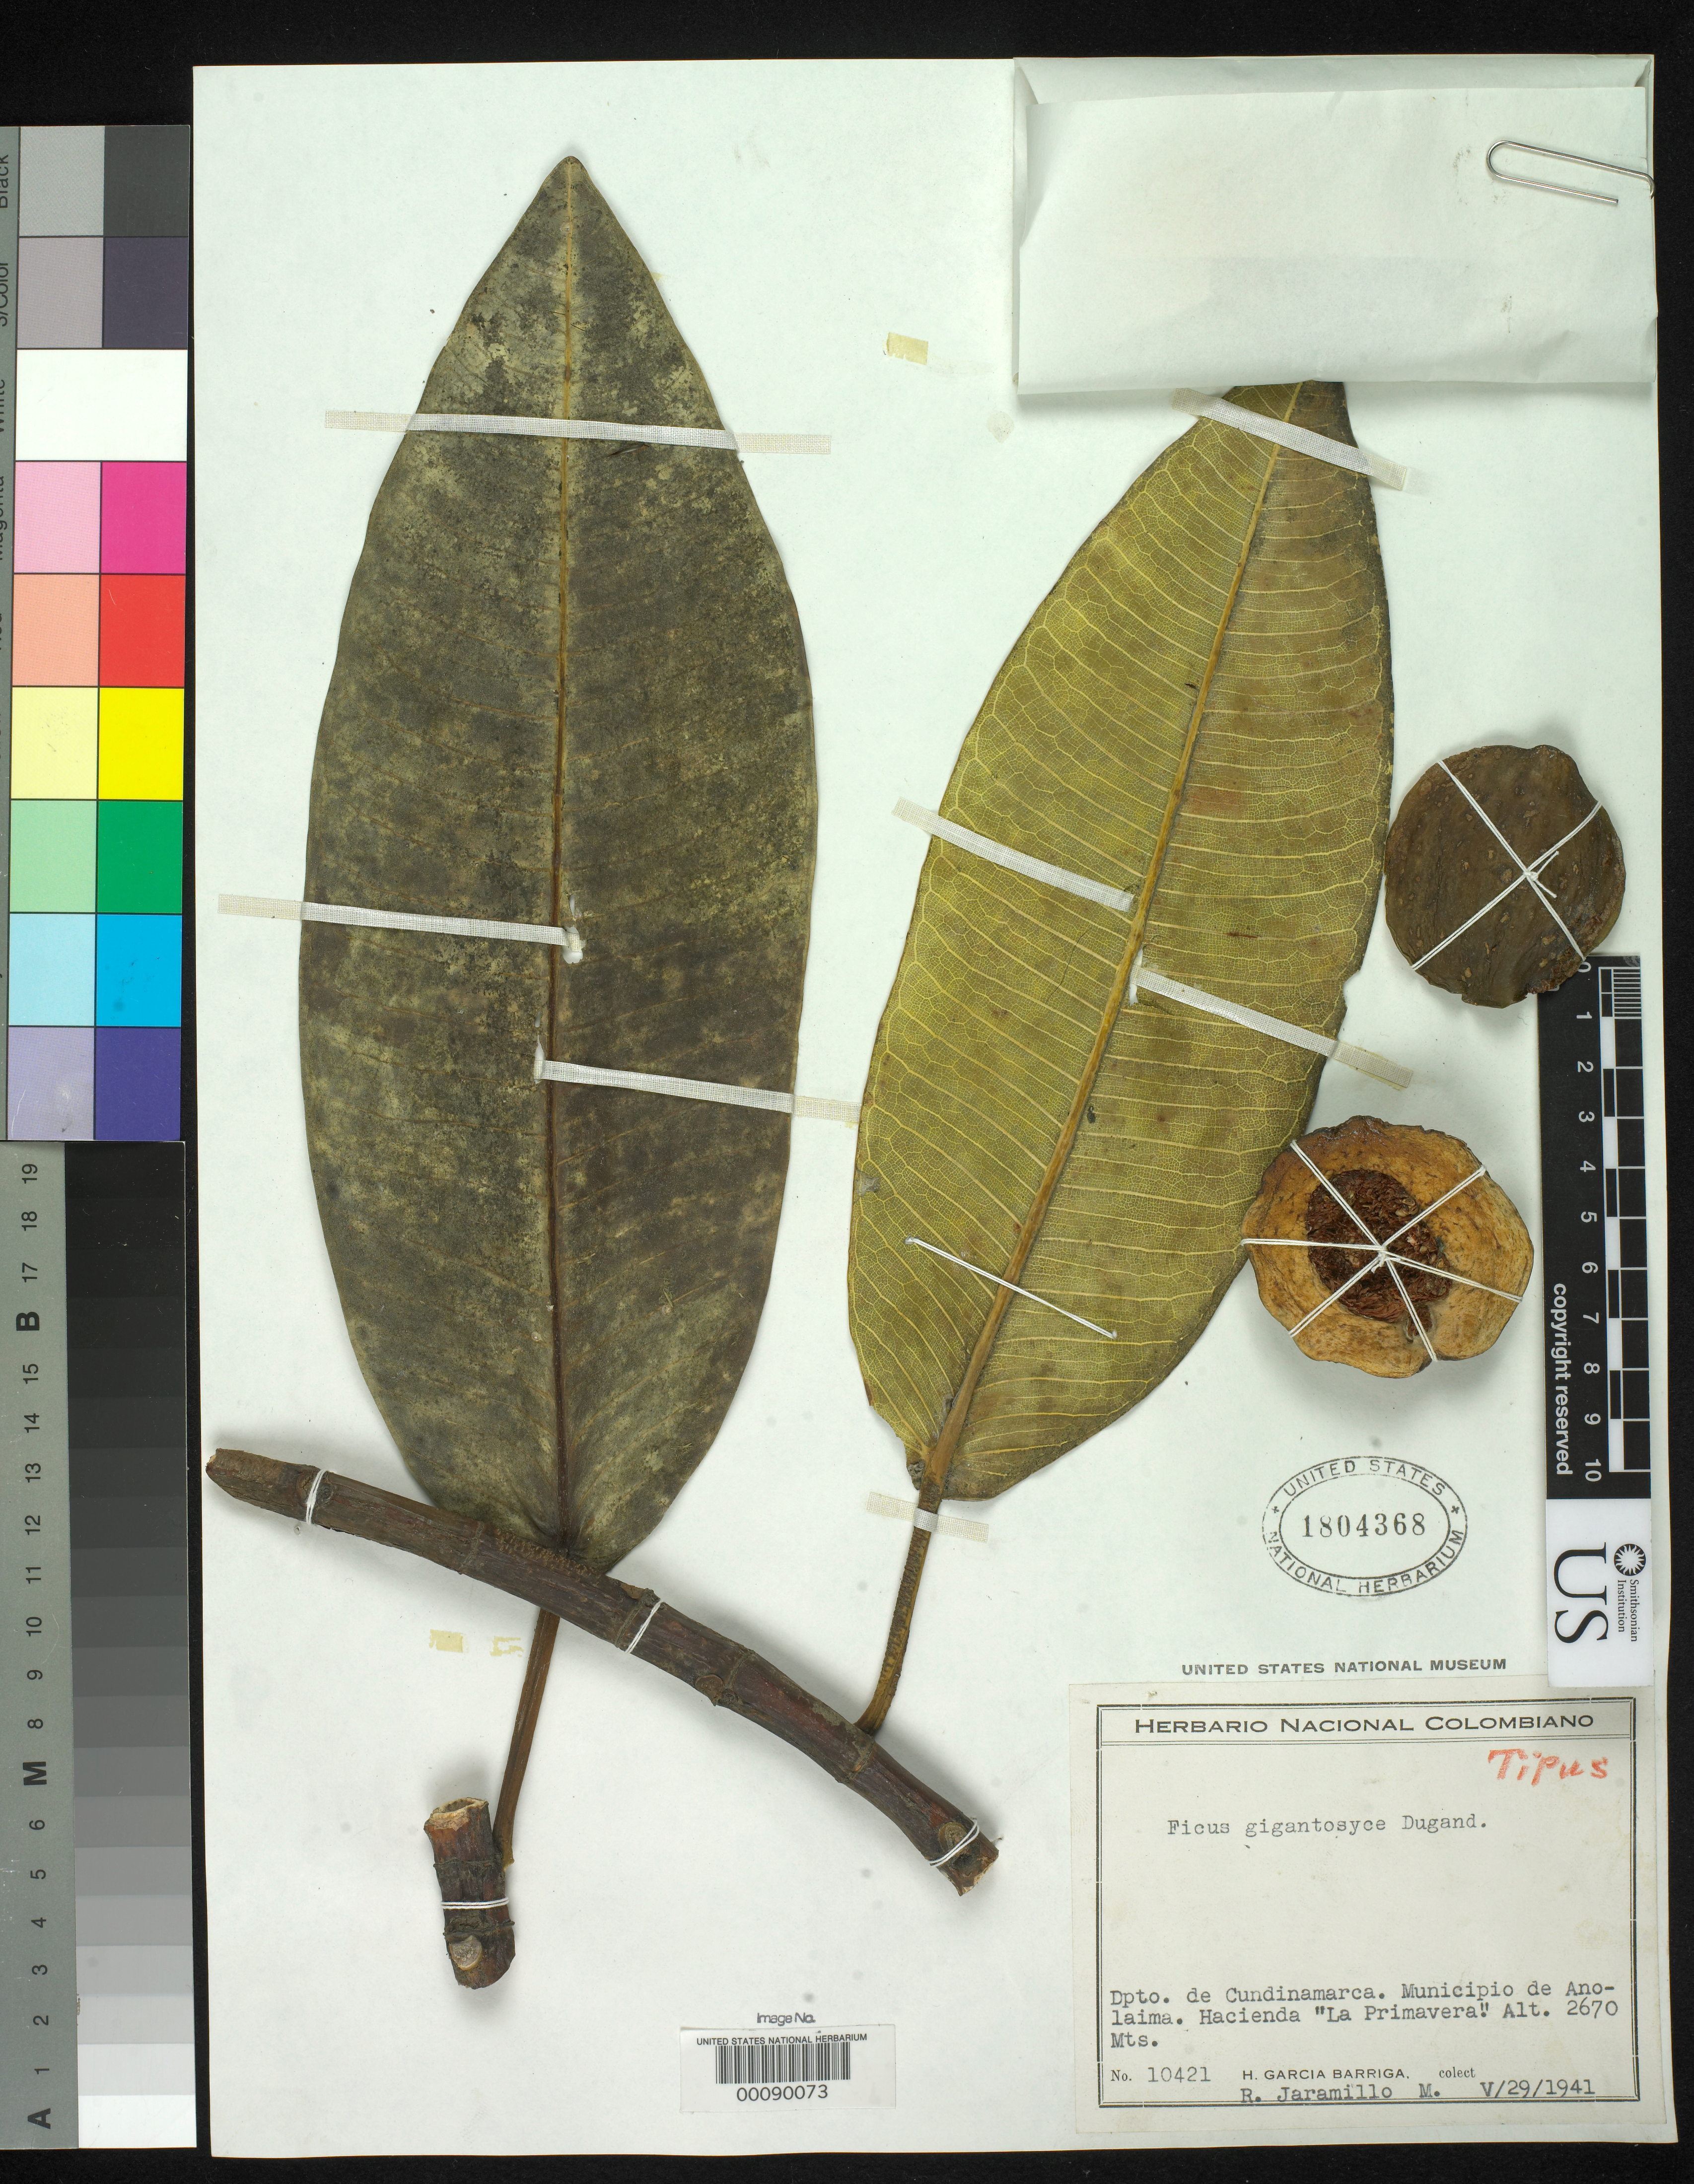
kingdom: Plantae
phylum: Tracheophyta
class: Magnoliopsida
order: Rosales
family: Moraceae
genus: Ficus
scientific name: Ficus gigantosyce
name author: Dugand G.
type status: Isotype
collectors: H. García Barriga & R. Jaramillo M.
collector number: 10421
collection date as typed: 29 May 1941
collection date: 1941-05-29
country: Colombia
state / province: Cundinamarca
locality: Anolaima, Hacienda La Primavera.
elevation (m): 2670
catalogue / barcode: US 1804368